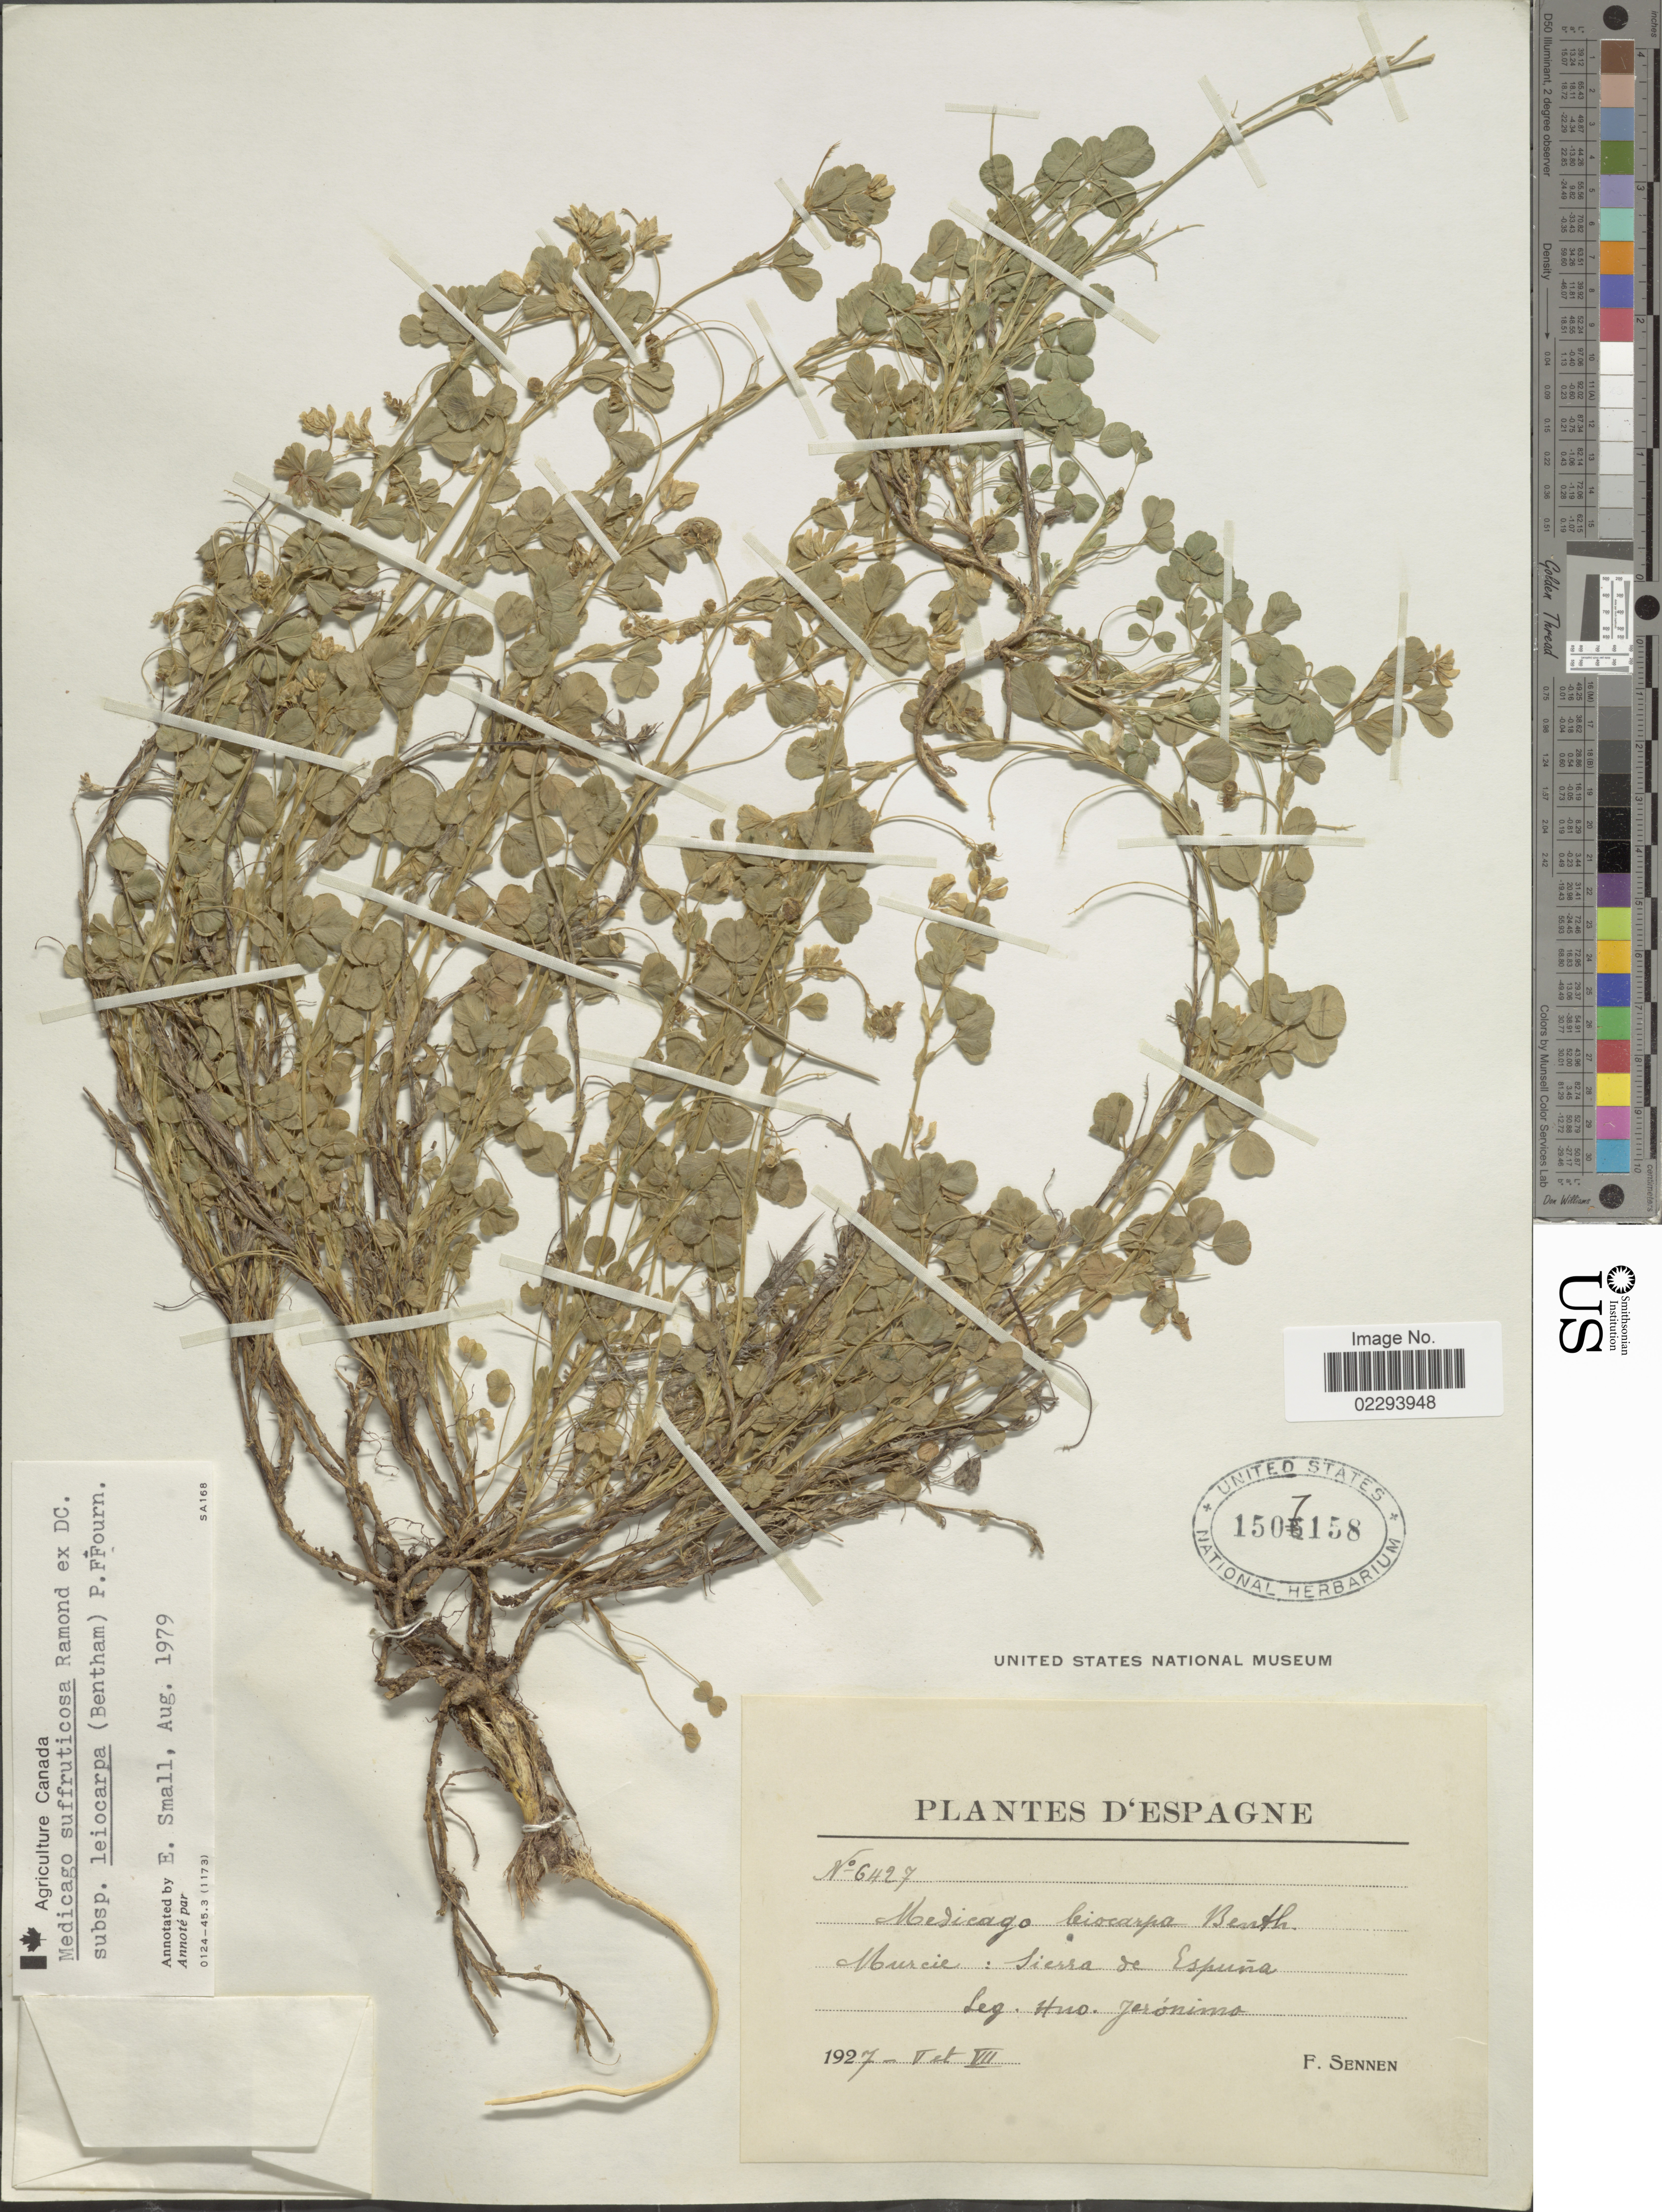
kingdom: Plantae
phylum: Tracheophyta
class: Magnoliopsida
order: Fabales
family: Fabaceae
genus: Medicago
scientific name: Medicago suffruticosa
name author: DC.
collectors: H. Jerónimo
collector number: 6427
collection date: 1927-05/1927-07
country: Spain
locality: D'Espagne. Murcie: Sierra de Espuna.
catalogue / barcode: US 1507158